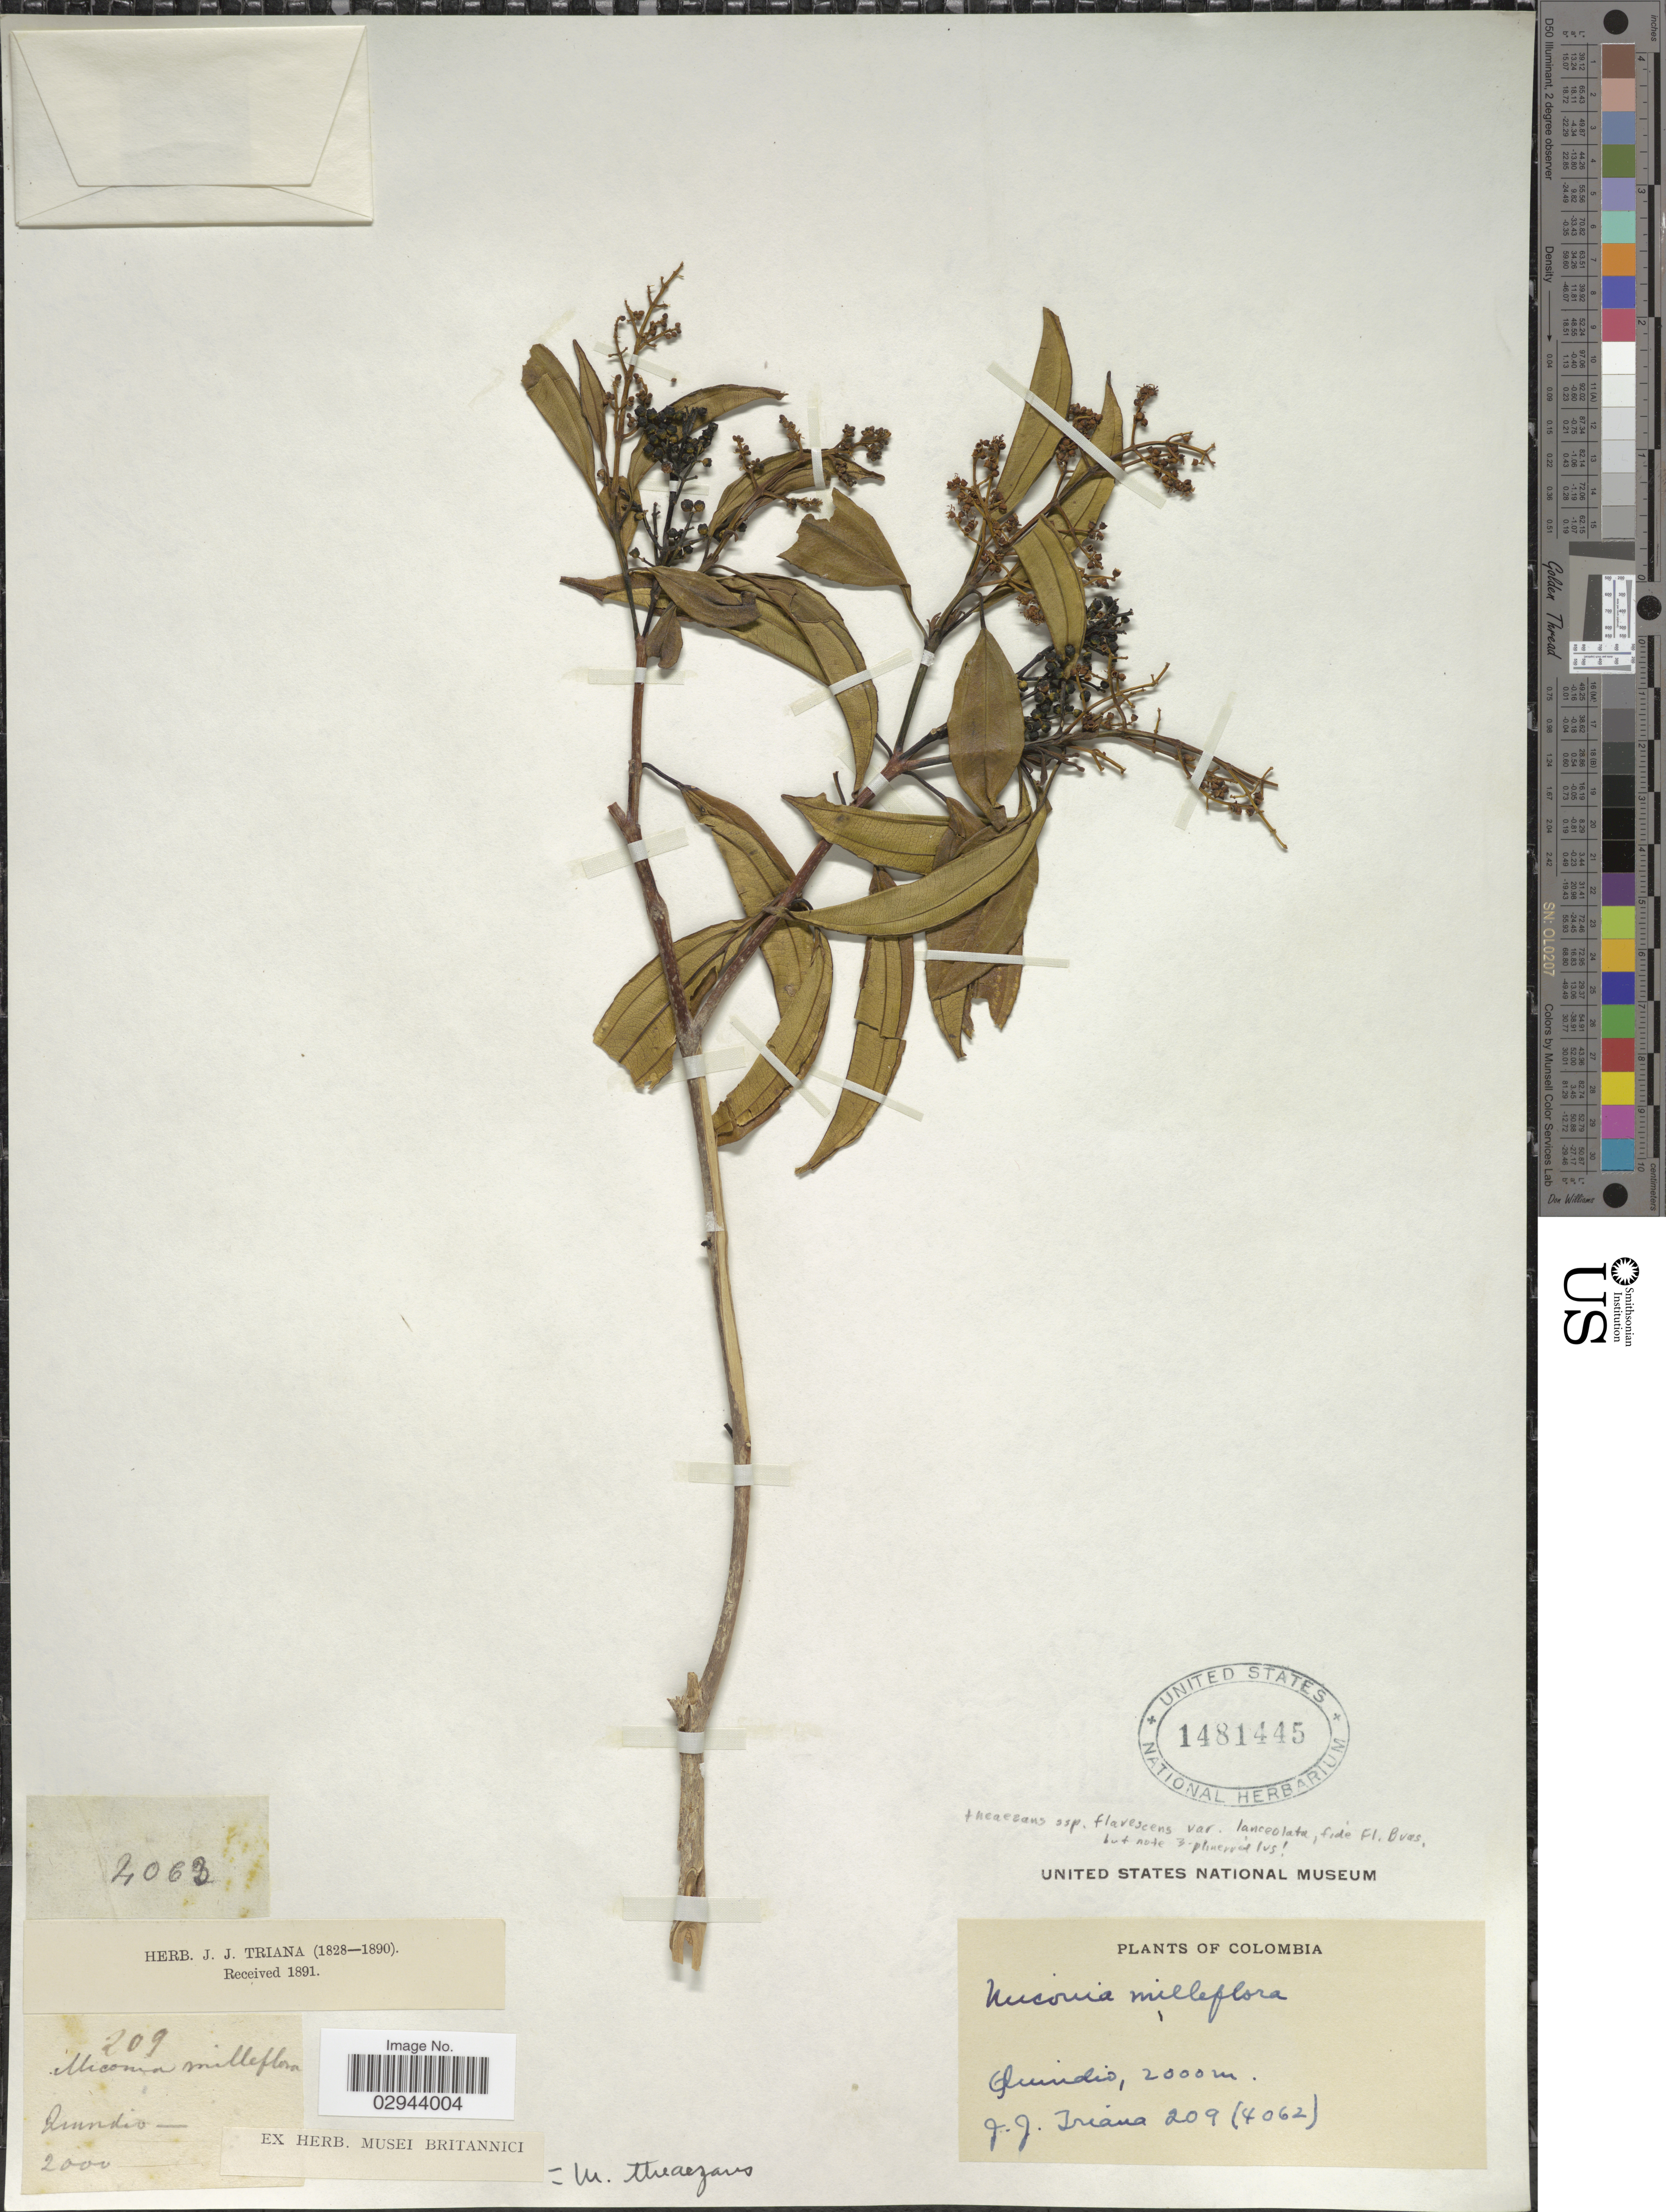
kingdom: Plantae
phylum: Tracheophyta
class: Magnoliopsida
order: Myrtales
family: Melastomataceae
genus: Miconia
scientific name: Miconia theizans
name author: (Bonpl.) Cogn.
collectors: J. J. Triana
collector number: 209(4062)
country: Colombia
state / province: Quindío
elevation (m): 2000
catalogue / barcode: US 1481445